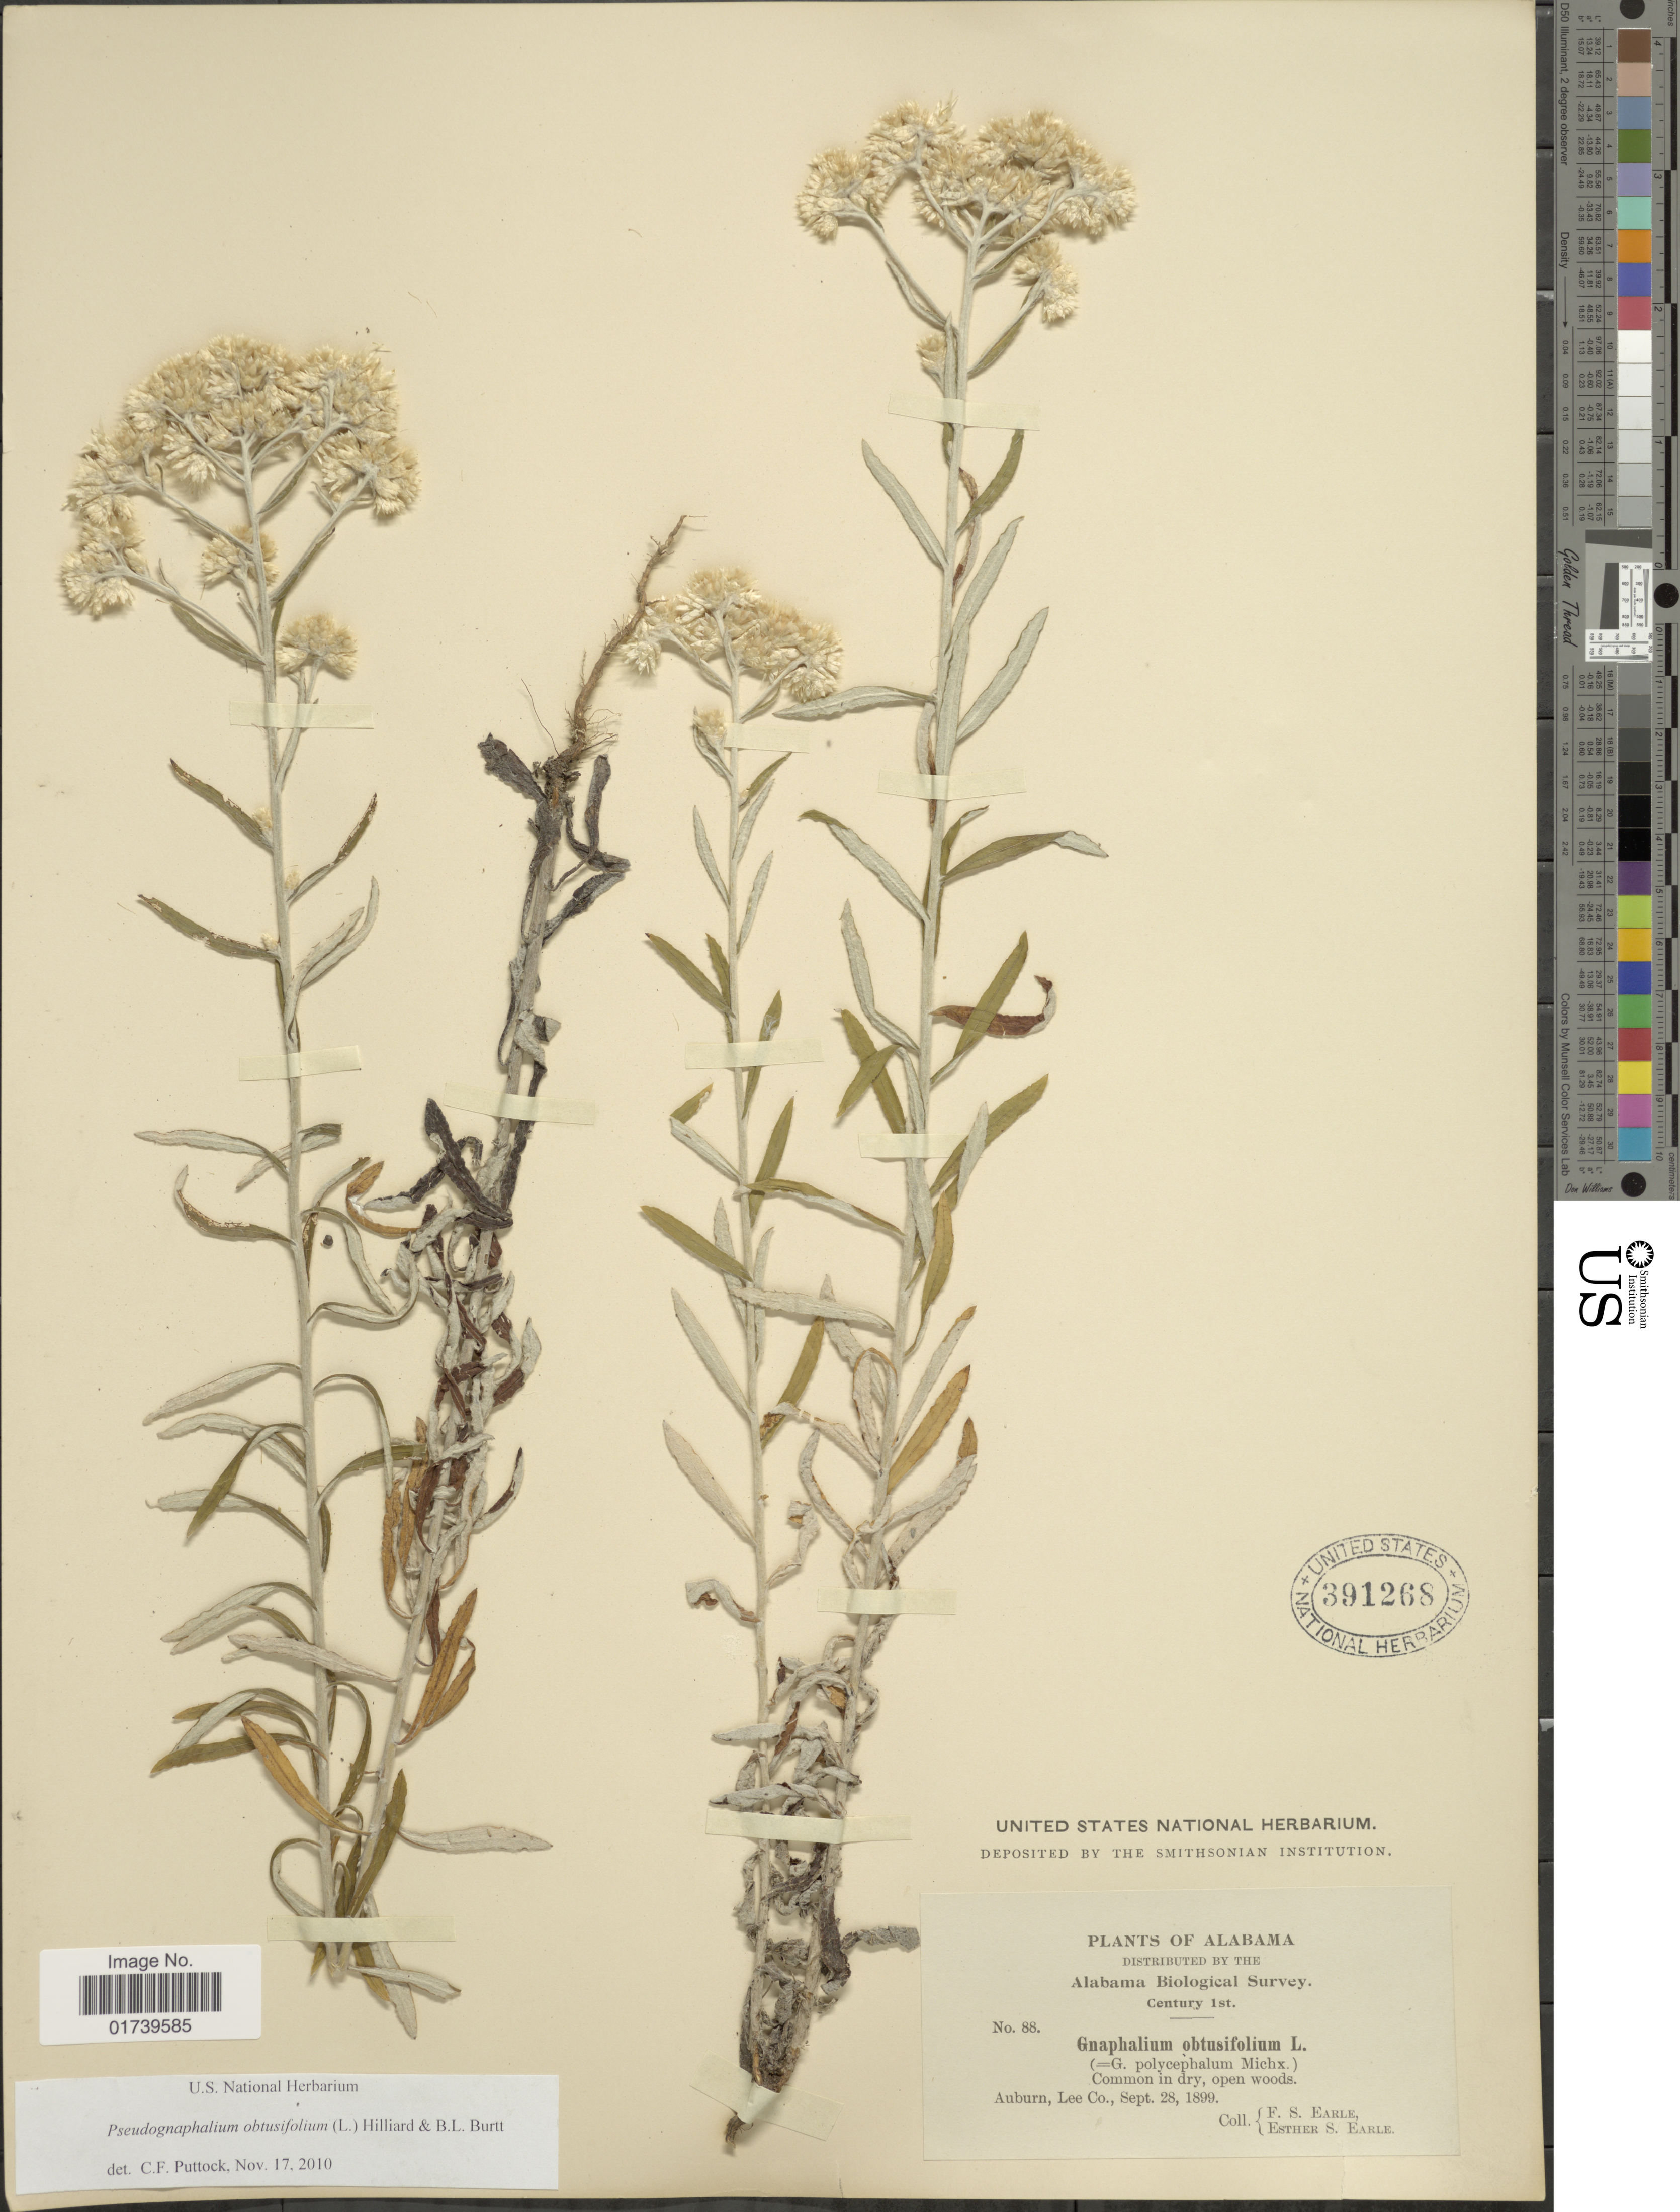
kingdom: Plantae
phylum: Tracheophyta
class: Magnoliopsida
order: Asterales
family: Asteraceae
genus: Pseudognaphalium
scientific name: Pseudognaphalium obtusifolium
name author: (L.) Hilliard & B.L. Burtt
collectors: F. S. Earle & E. S. Earle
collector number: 88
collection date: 1899-09-28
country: United States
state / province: Alabama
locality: Auburn, Lee Co.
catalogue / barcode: US 391268